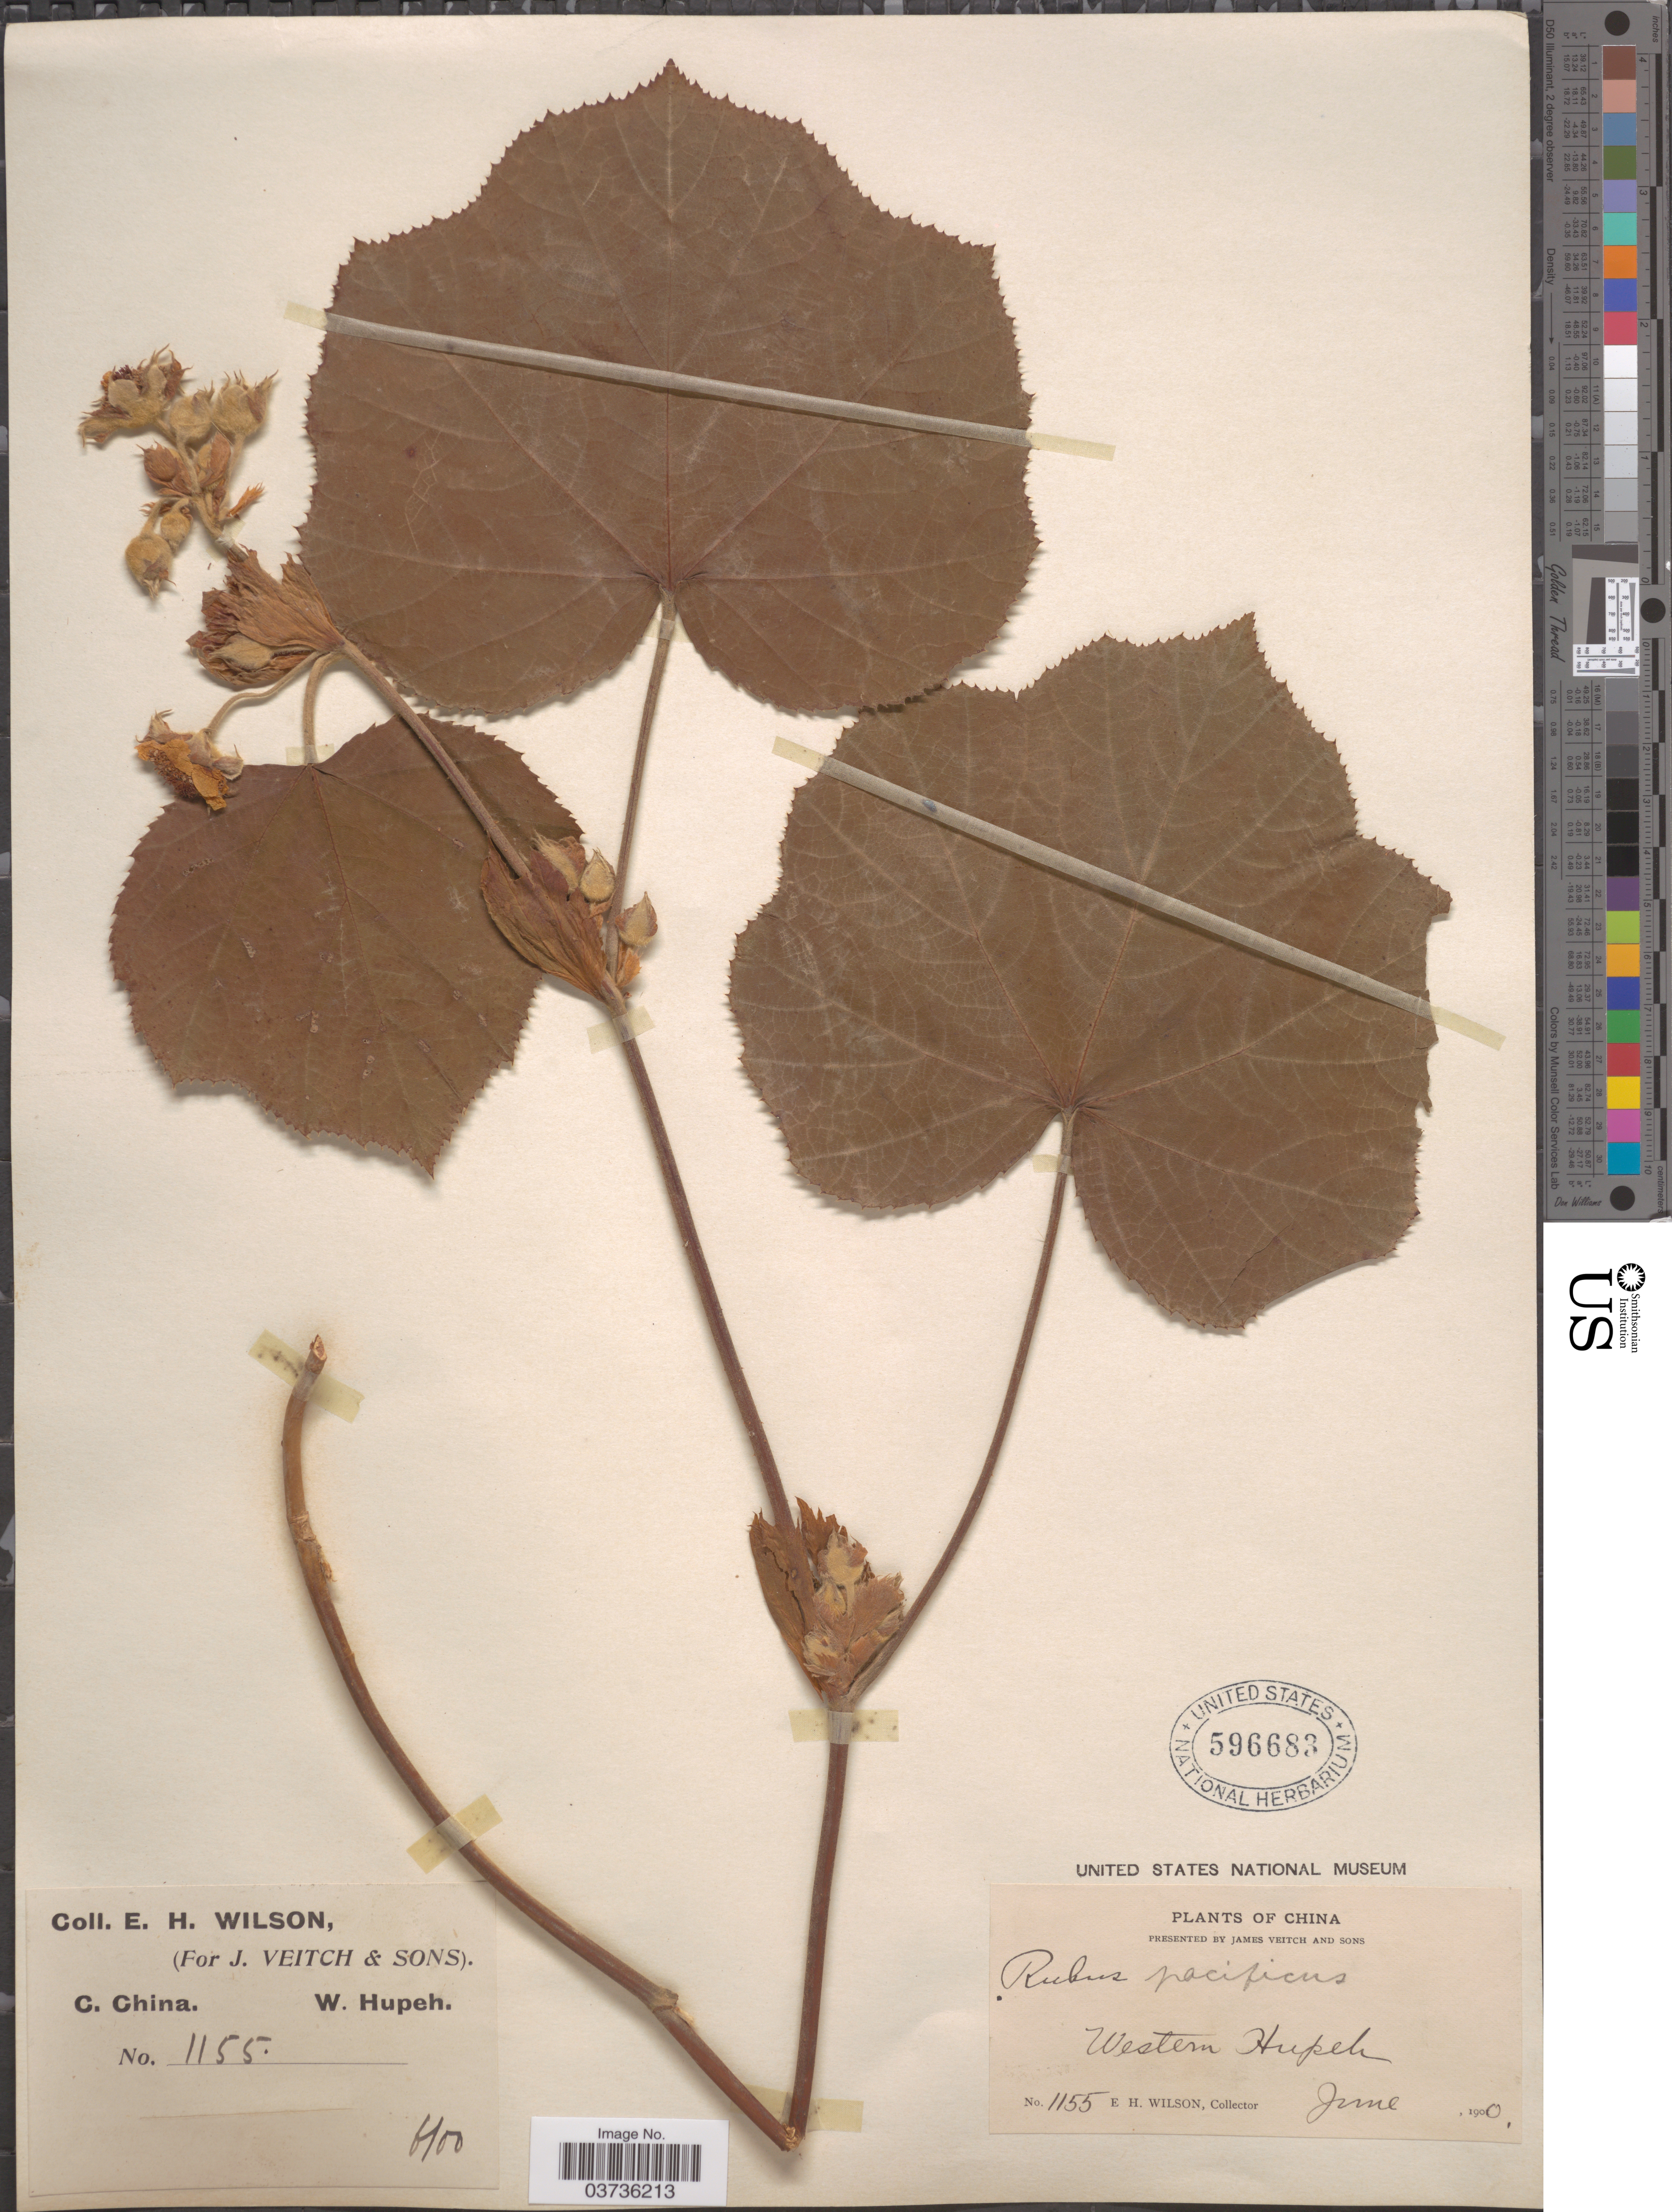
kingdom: Plantae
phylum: Tracheophyta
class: Magnoliopsida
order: Rosales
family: Rosaceae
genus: Rubus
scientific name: Rubus pacificus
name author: Hance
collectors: E. Wilson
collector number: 1155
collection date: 1900-06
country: China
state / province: Hubei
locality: C. China, Western Hupeh.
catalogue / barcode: US 596683